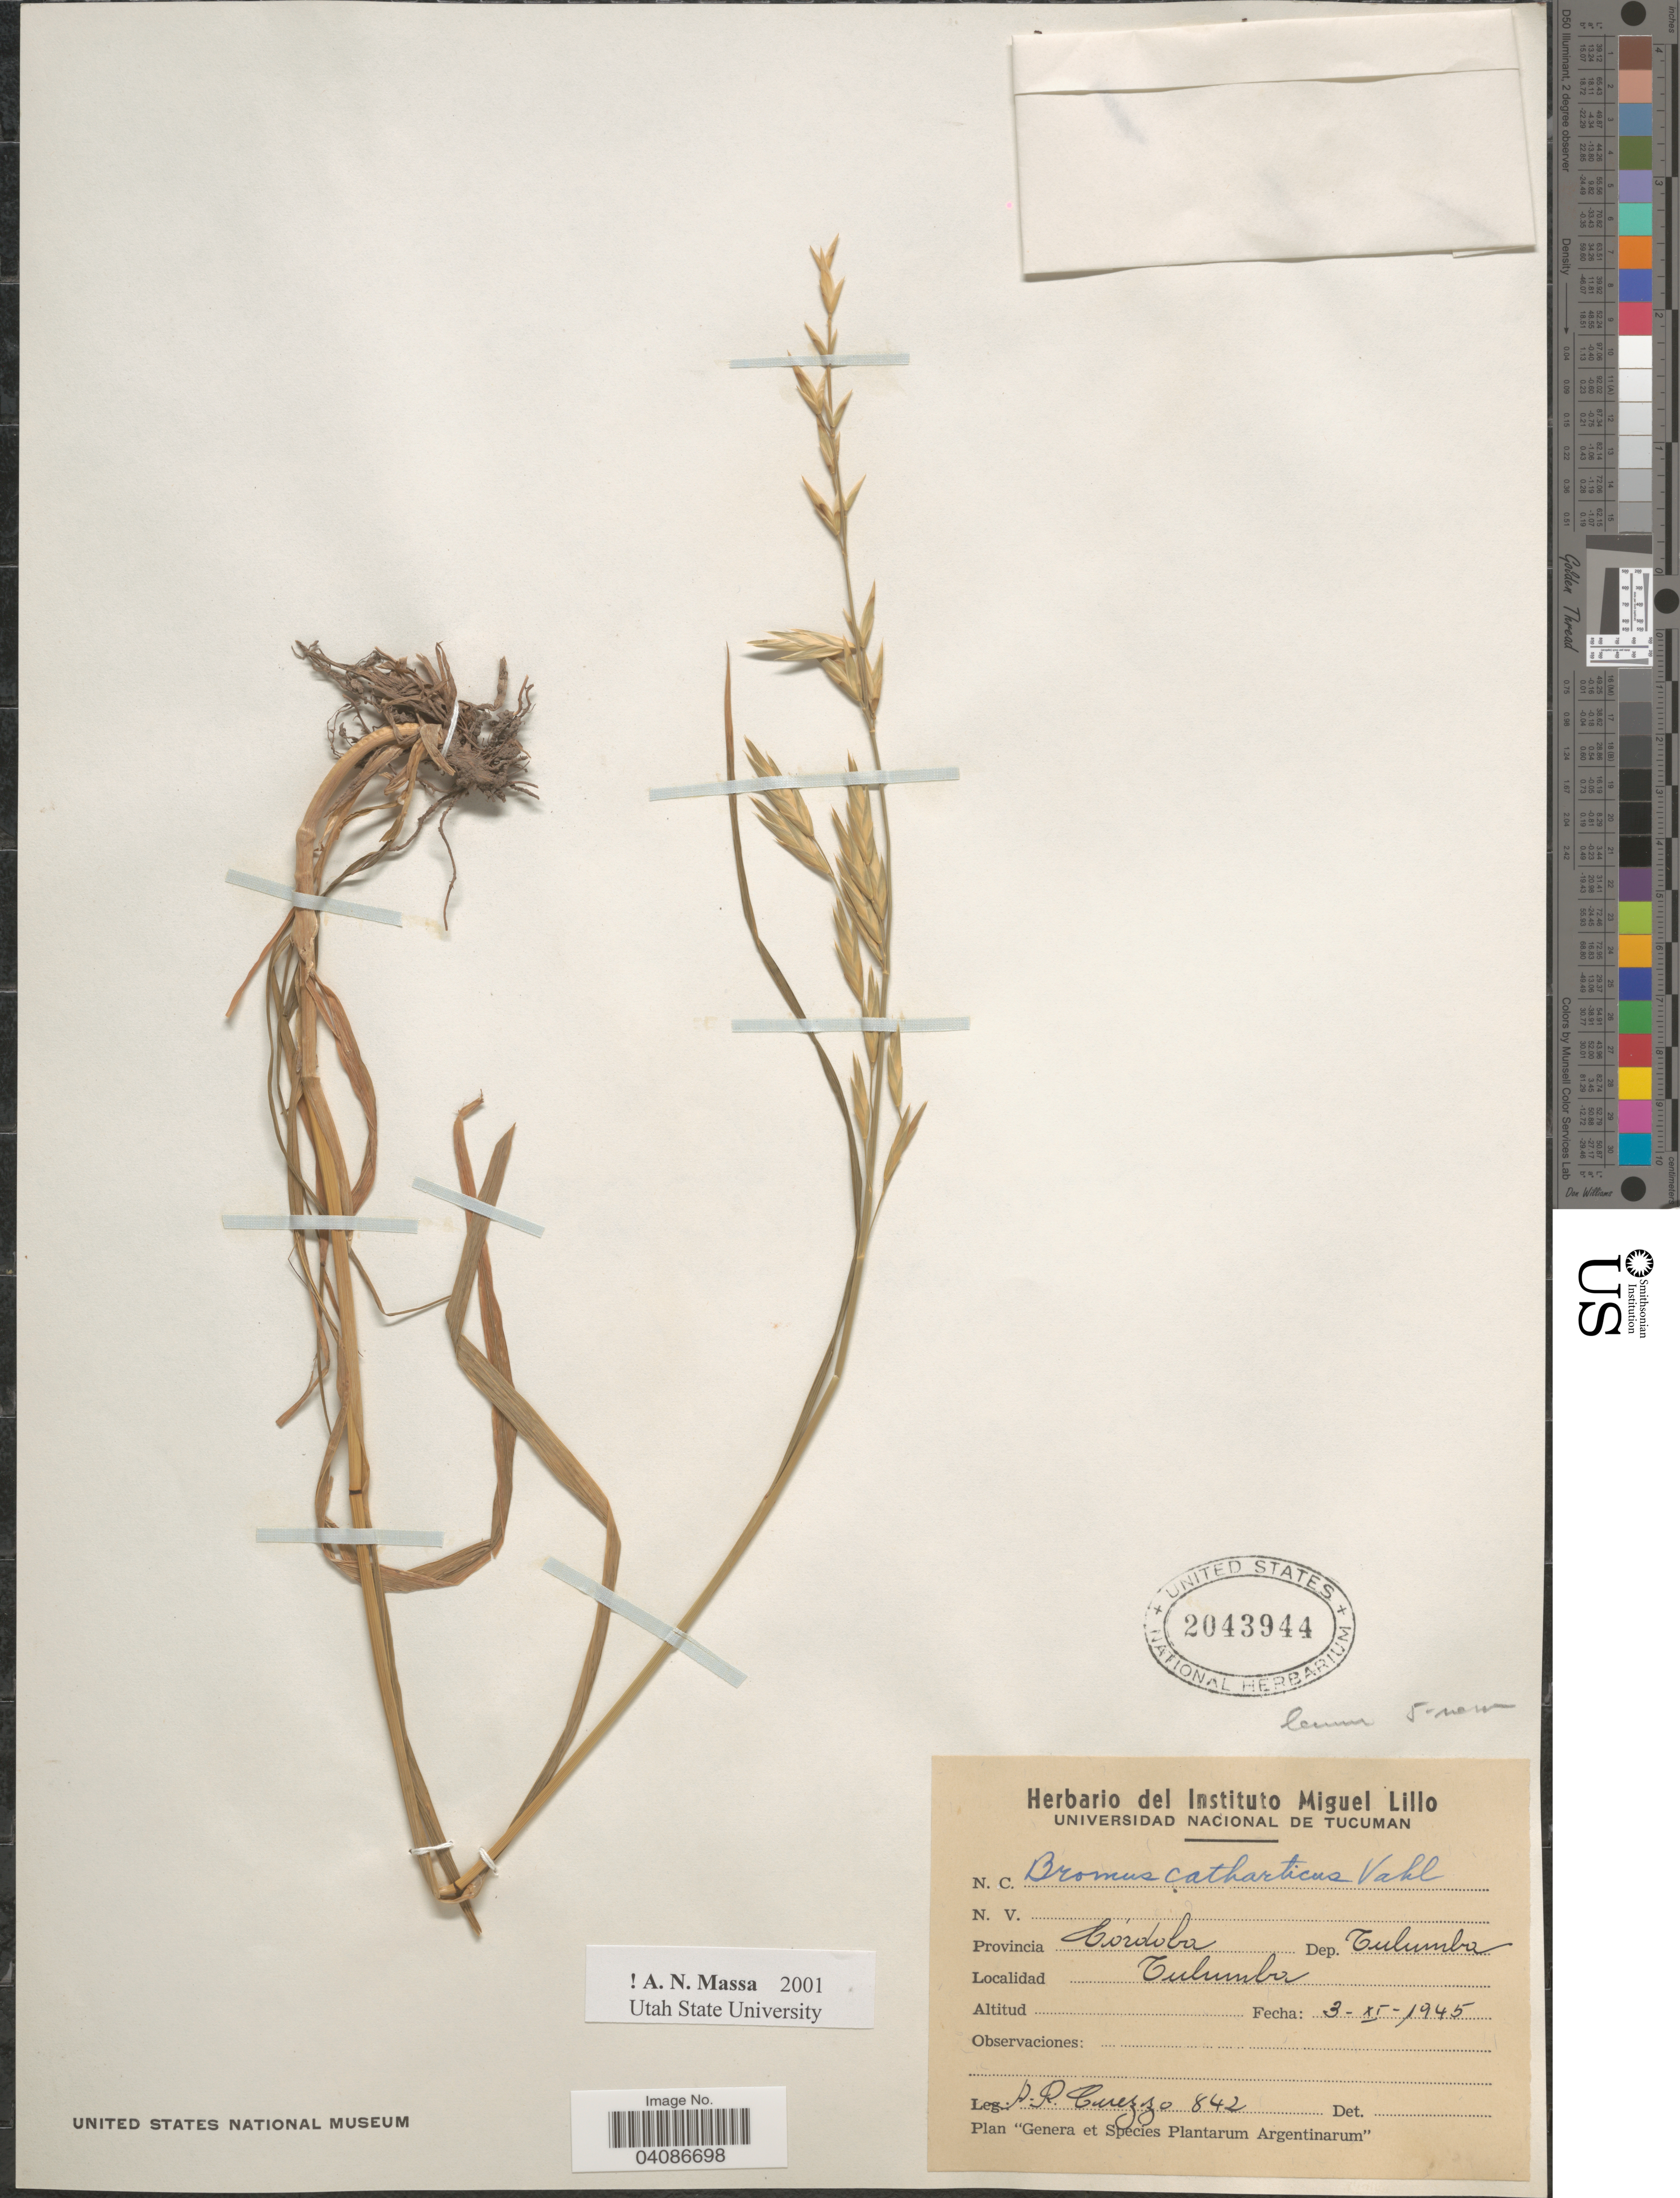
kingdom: Plantae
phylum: Tracheophyta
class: Liliopsida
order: Poales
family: Poaceae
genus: Bromus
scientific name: Bromus catharticus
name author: Vahl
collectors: A. Cuezzo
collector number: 842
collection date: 1945-11-03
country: Argentina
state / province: Cordoba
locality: Dep. Tulumba. Tulumba.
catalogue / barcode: US 2043944